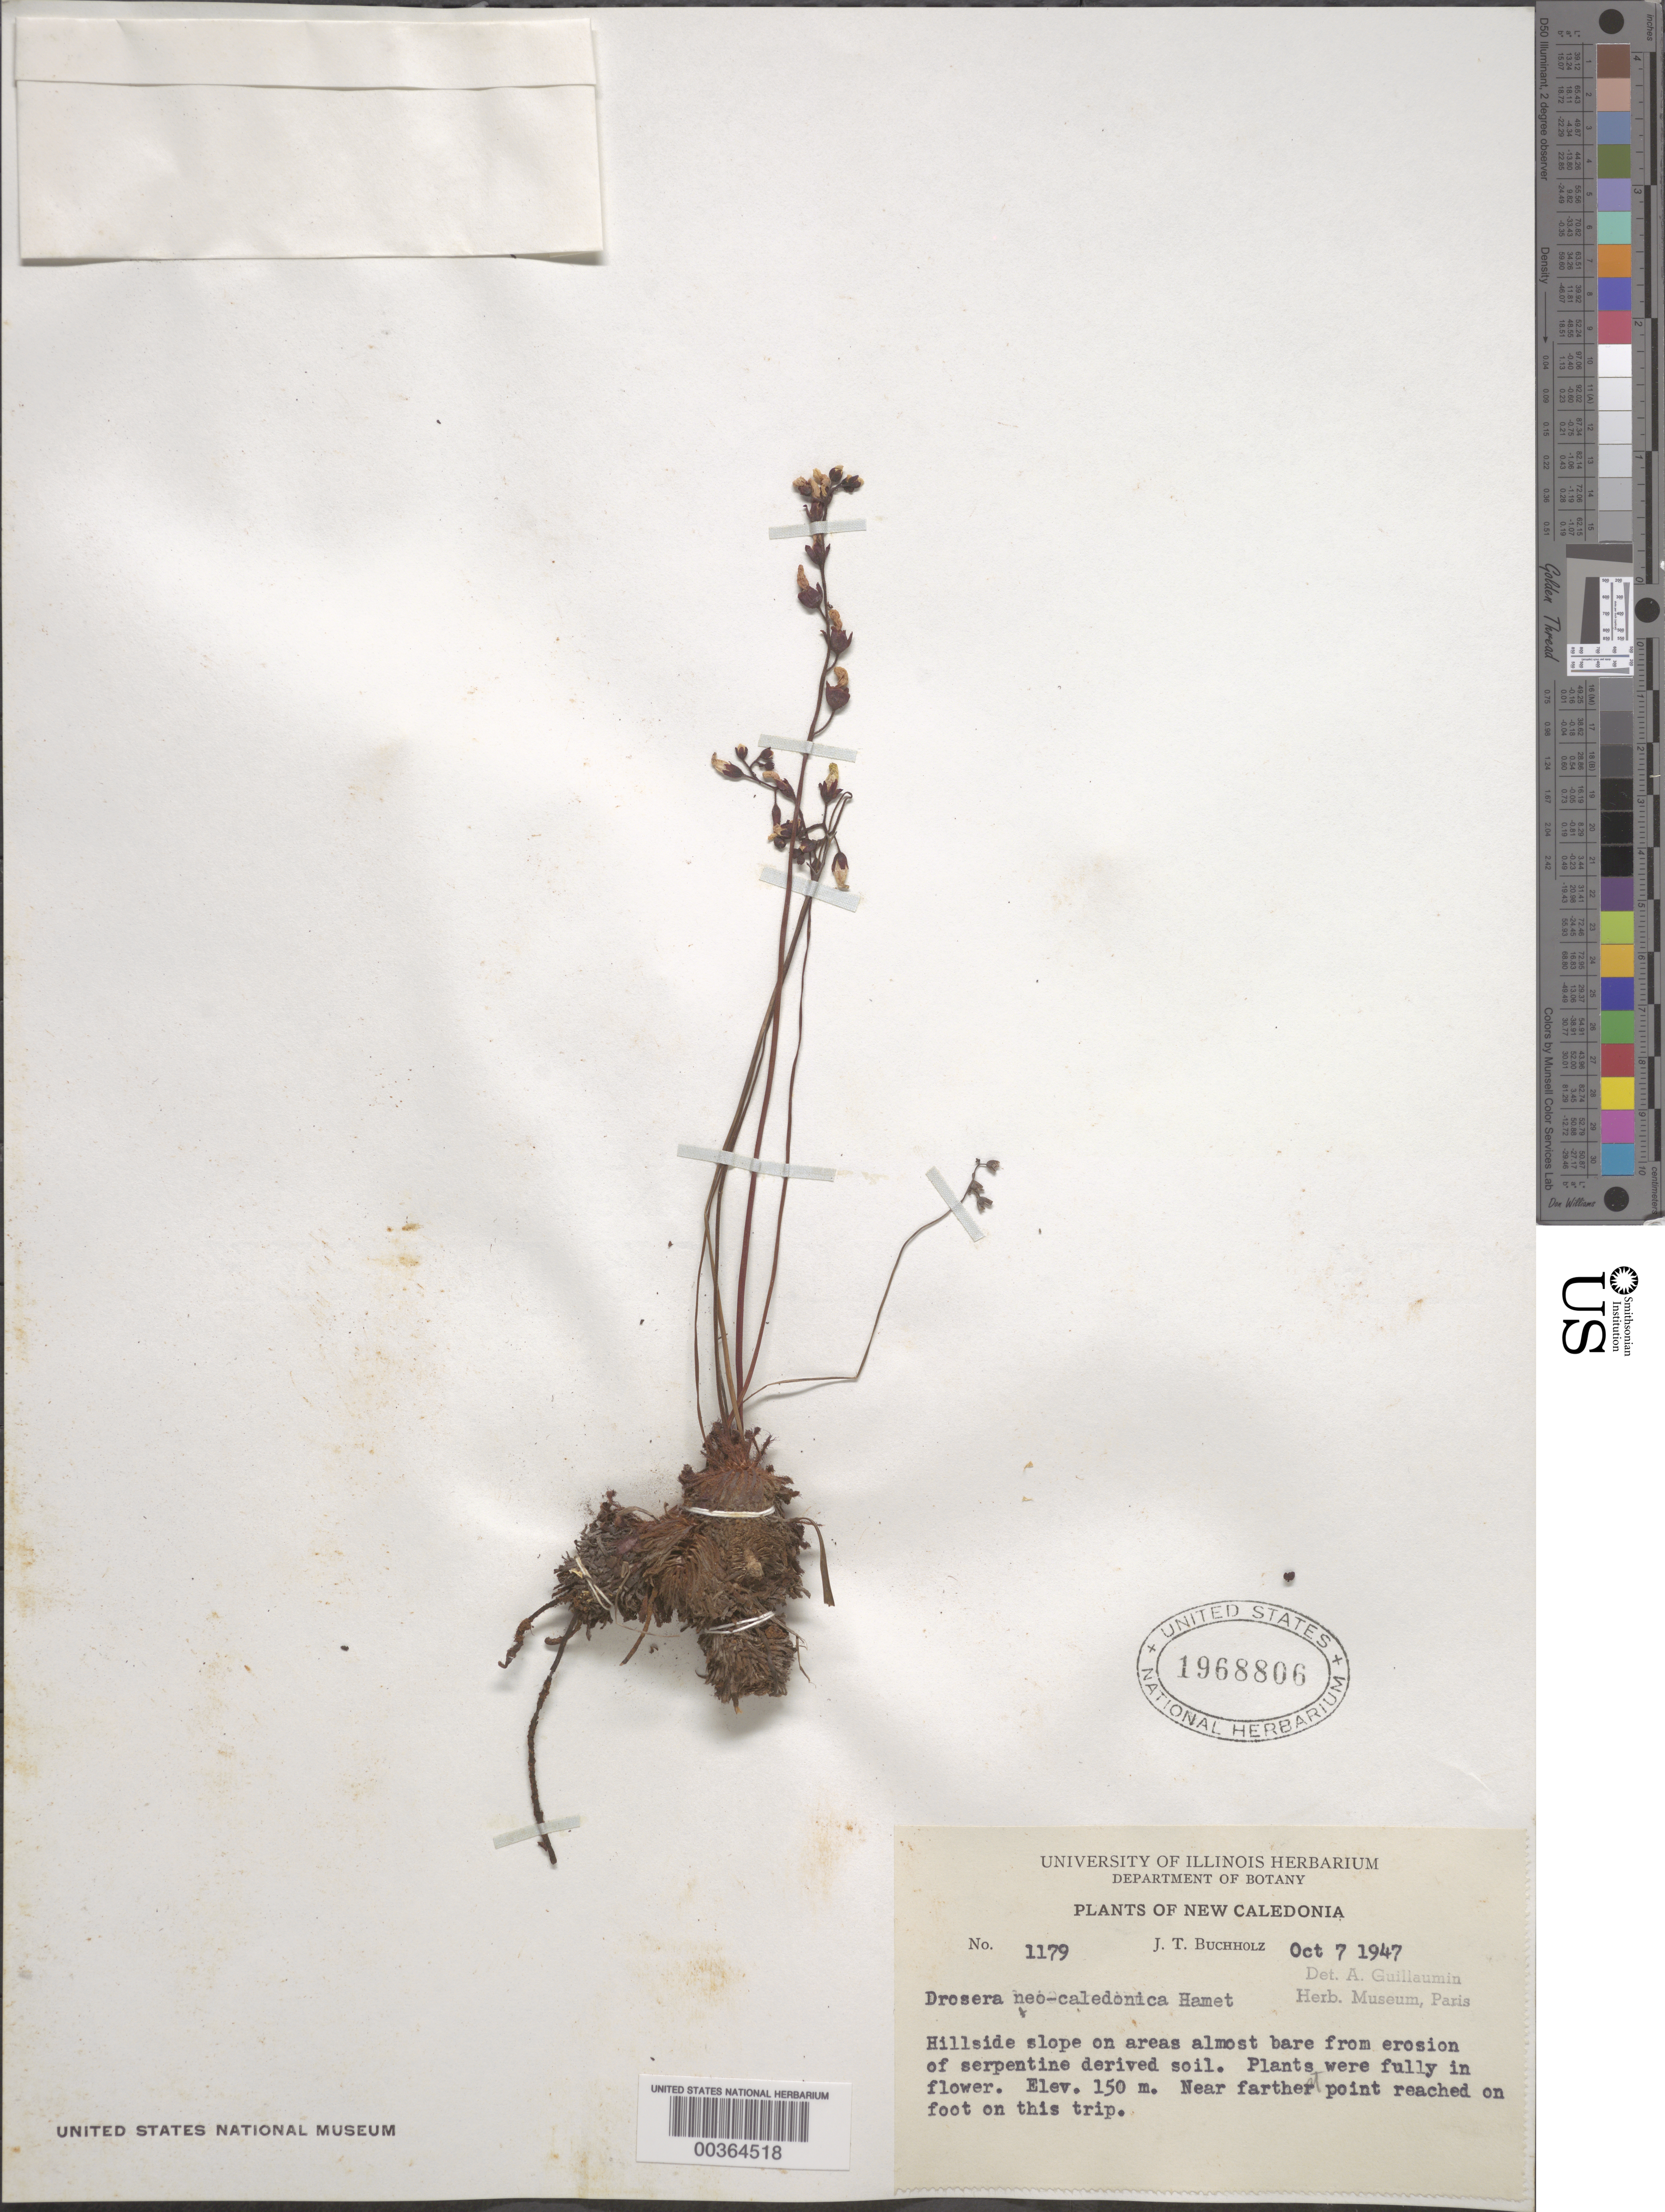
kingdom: Plantae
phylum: Tracheophyta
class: Magnoliopsida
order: Caryophyllales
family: Droseraceae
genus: Drosera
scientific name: Drosera neocaledonica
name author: Raym.-Hamet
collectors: J. T. Buchholz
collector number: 1179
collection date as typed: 07 Oct 1947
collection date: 1947-10-07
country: New Caledonia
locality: "near the farthest point reached on foot on this trip"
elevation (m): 150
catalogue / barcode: US 1968806